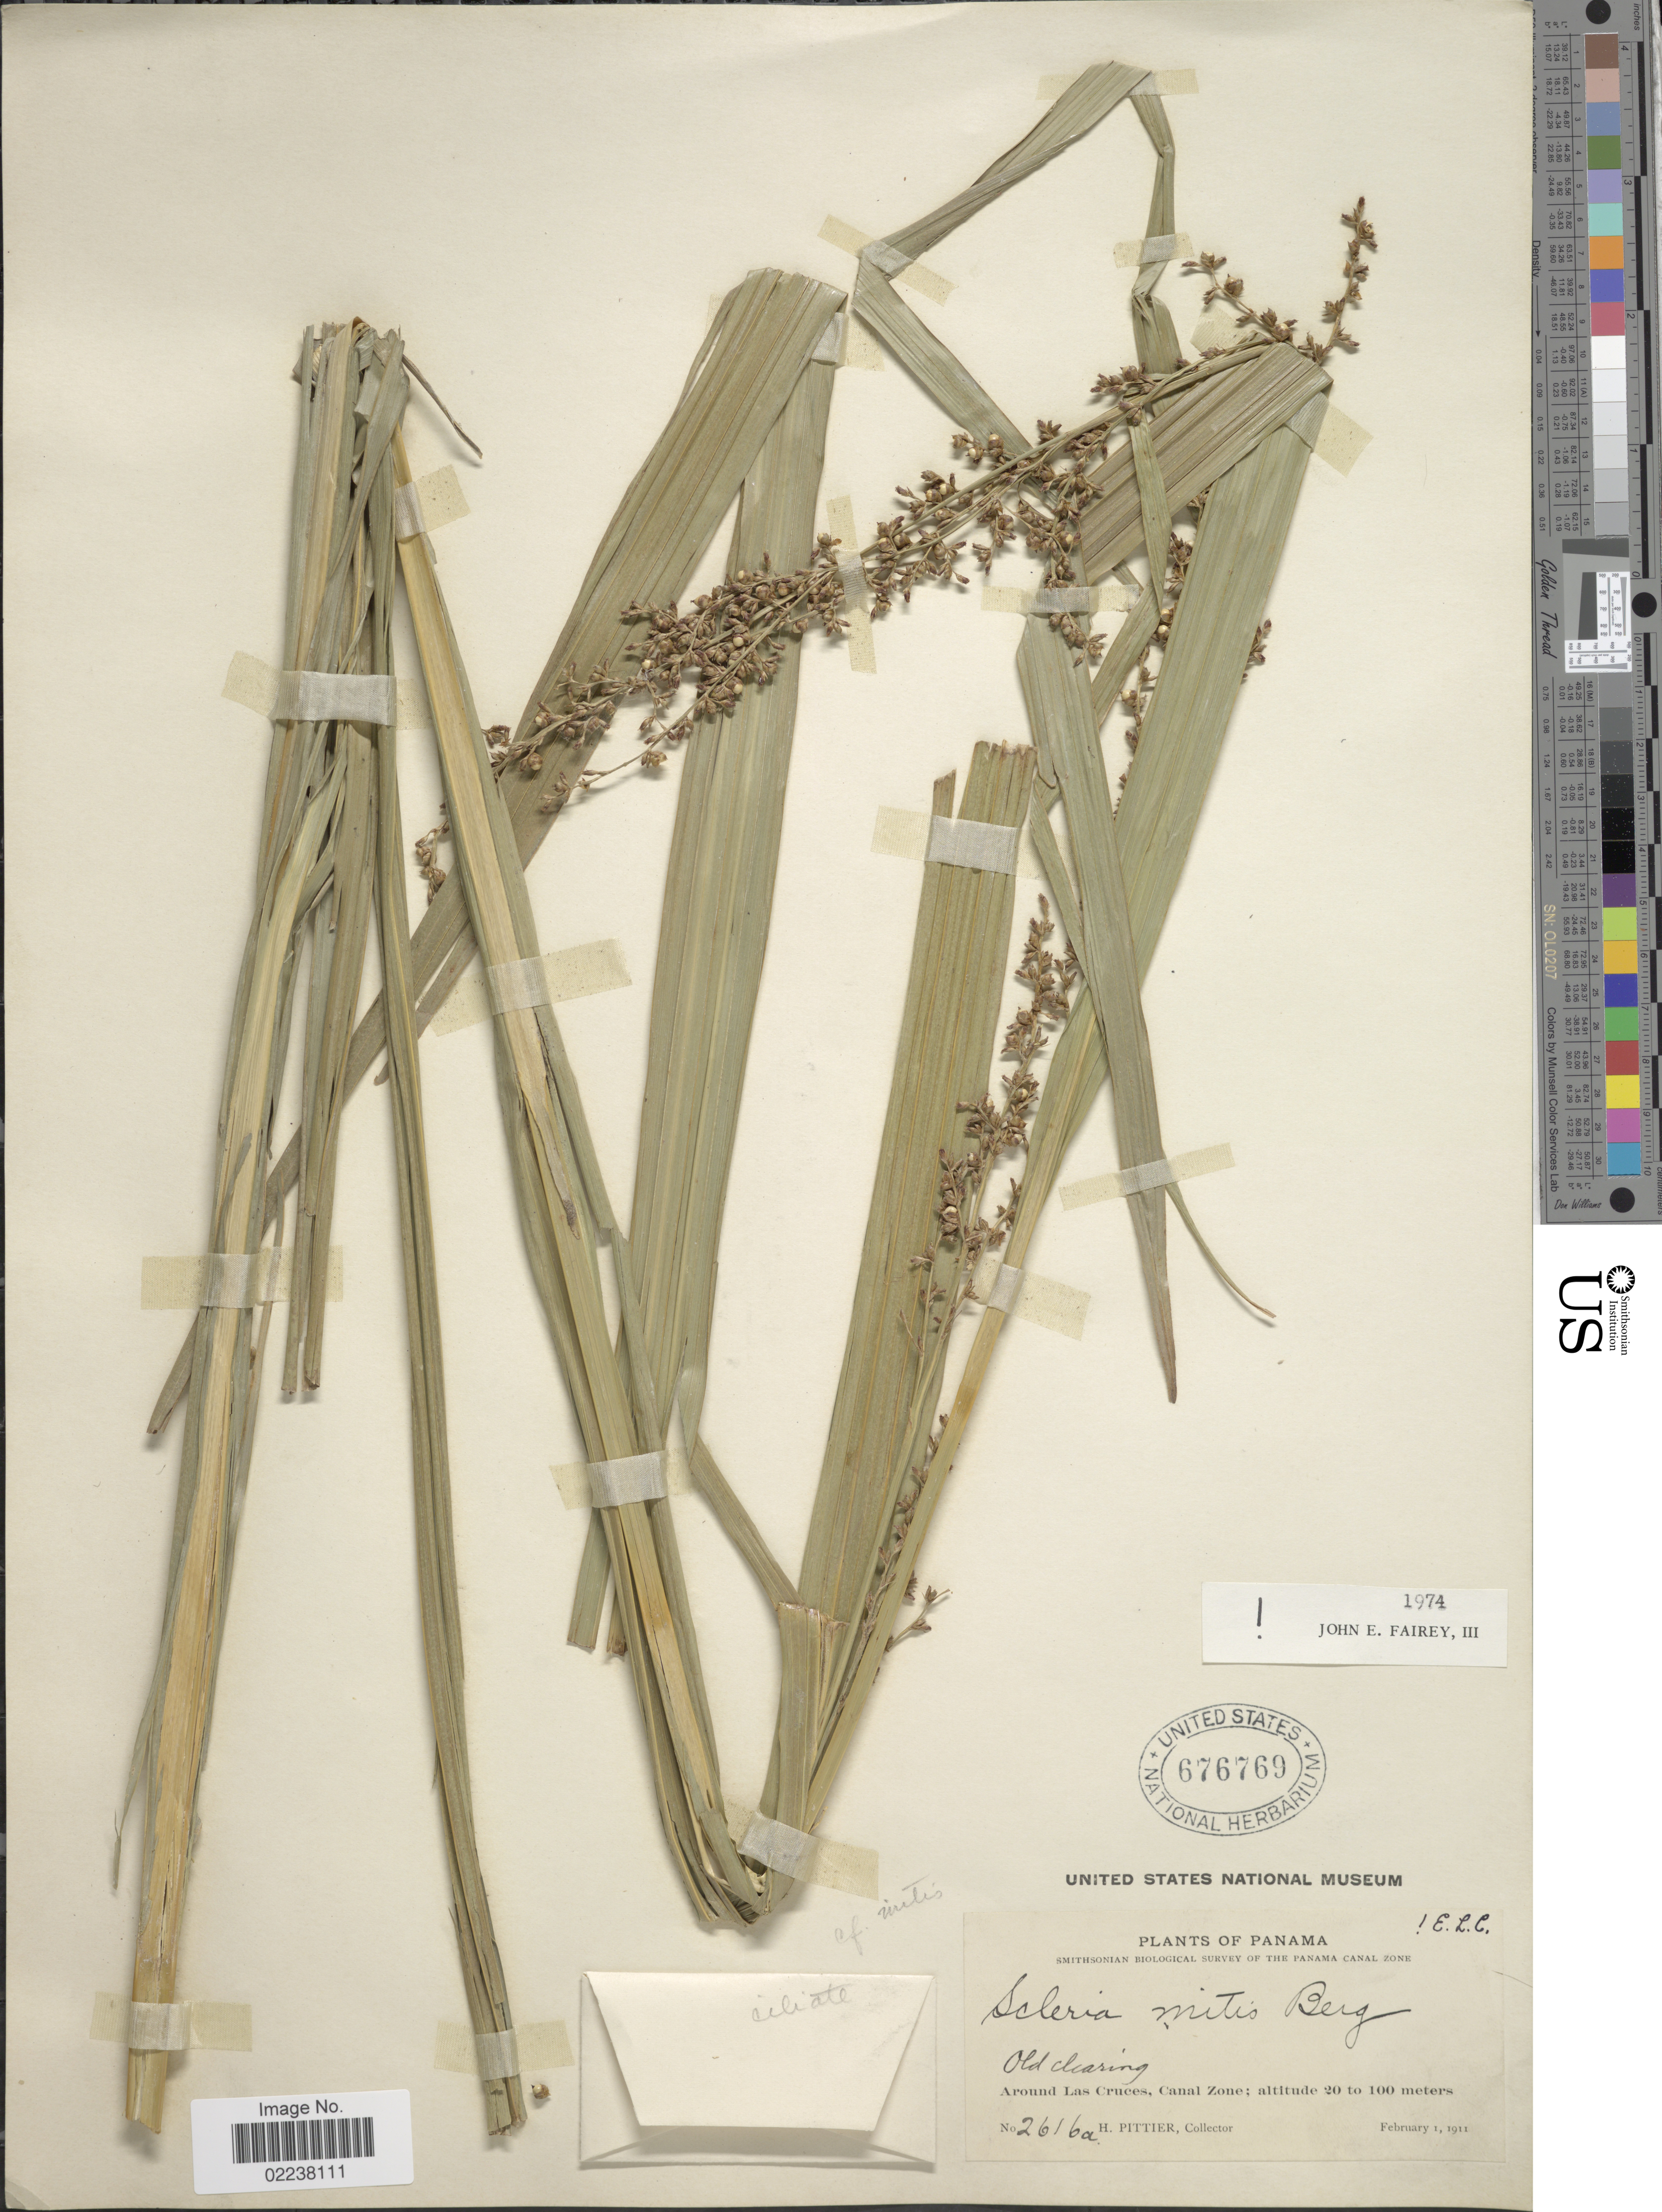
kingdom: Plantae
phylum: Tracheophyta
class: Liliopsida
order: Poales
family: Cyperaceae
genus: Scleria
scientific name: Scleria mitis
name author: P.J. Bergius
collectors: H. F. Pittier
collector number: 2616a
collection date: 1911-02-01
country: Panama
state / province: Colón / Panamá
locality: Around Las Cruces, Canal Zone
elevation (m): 20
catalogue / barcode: US 676769